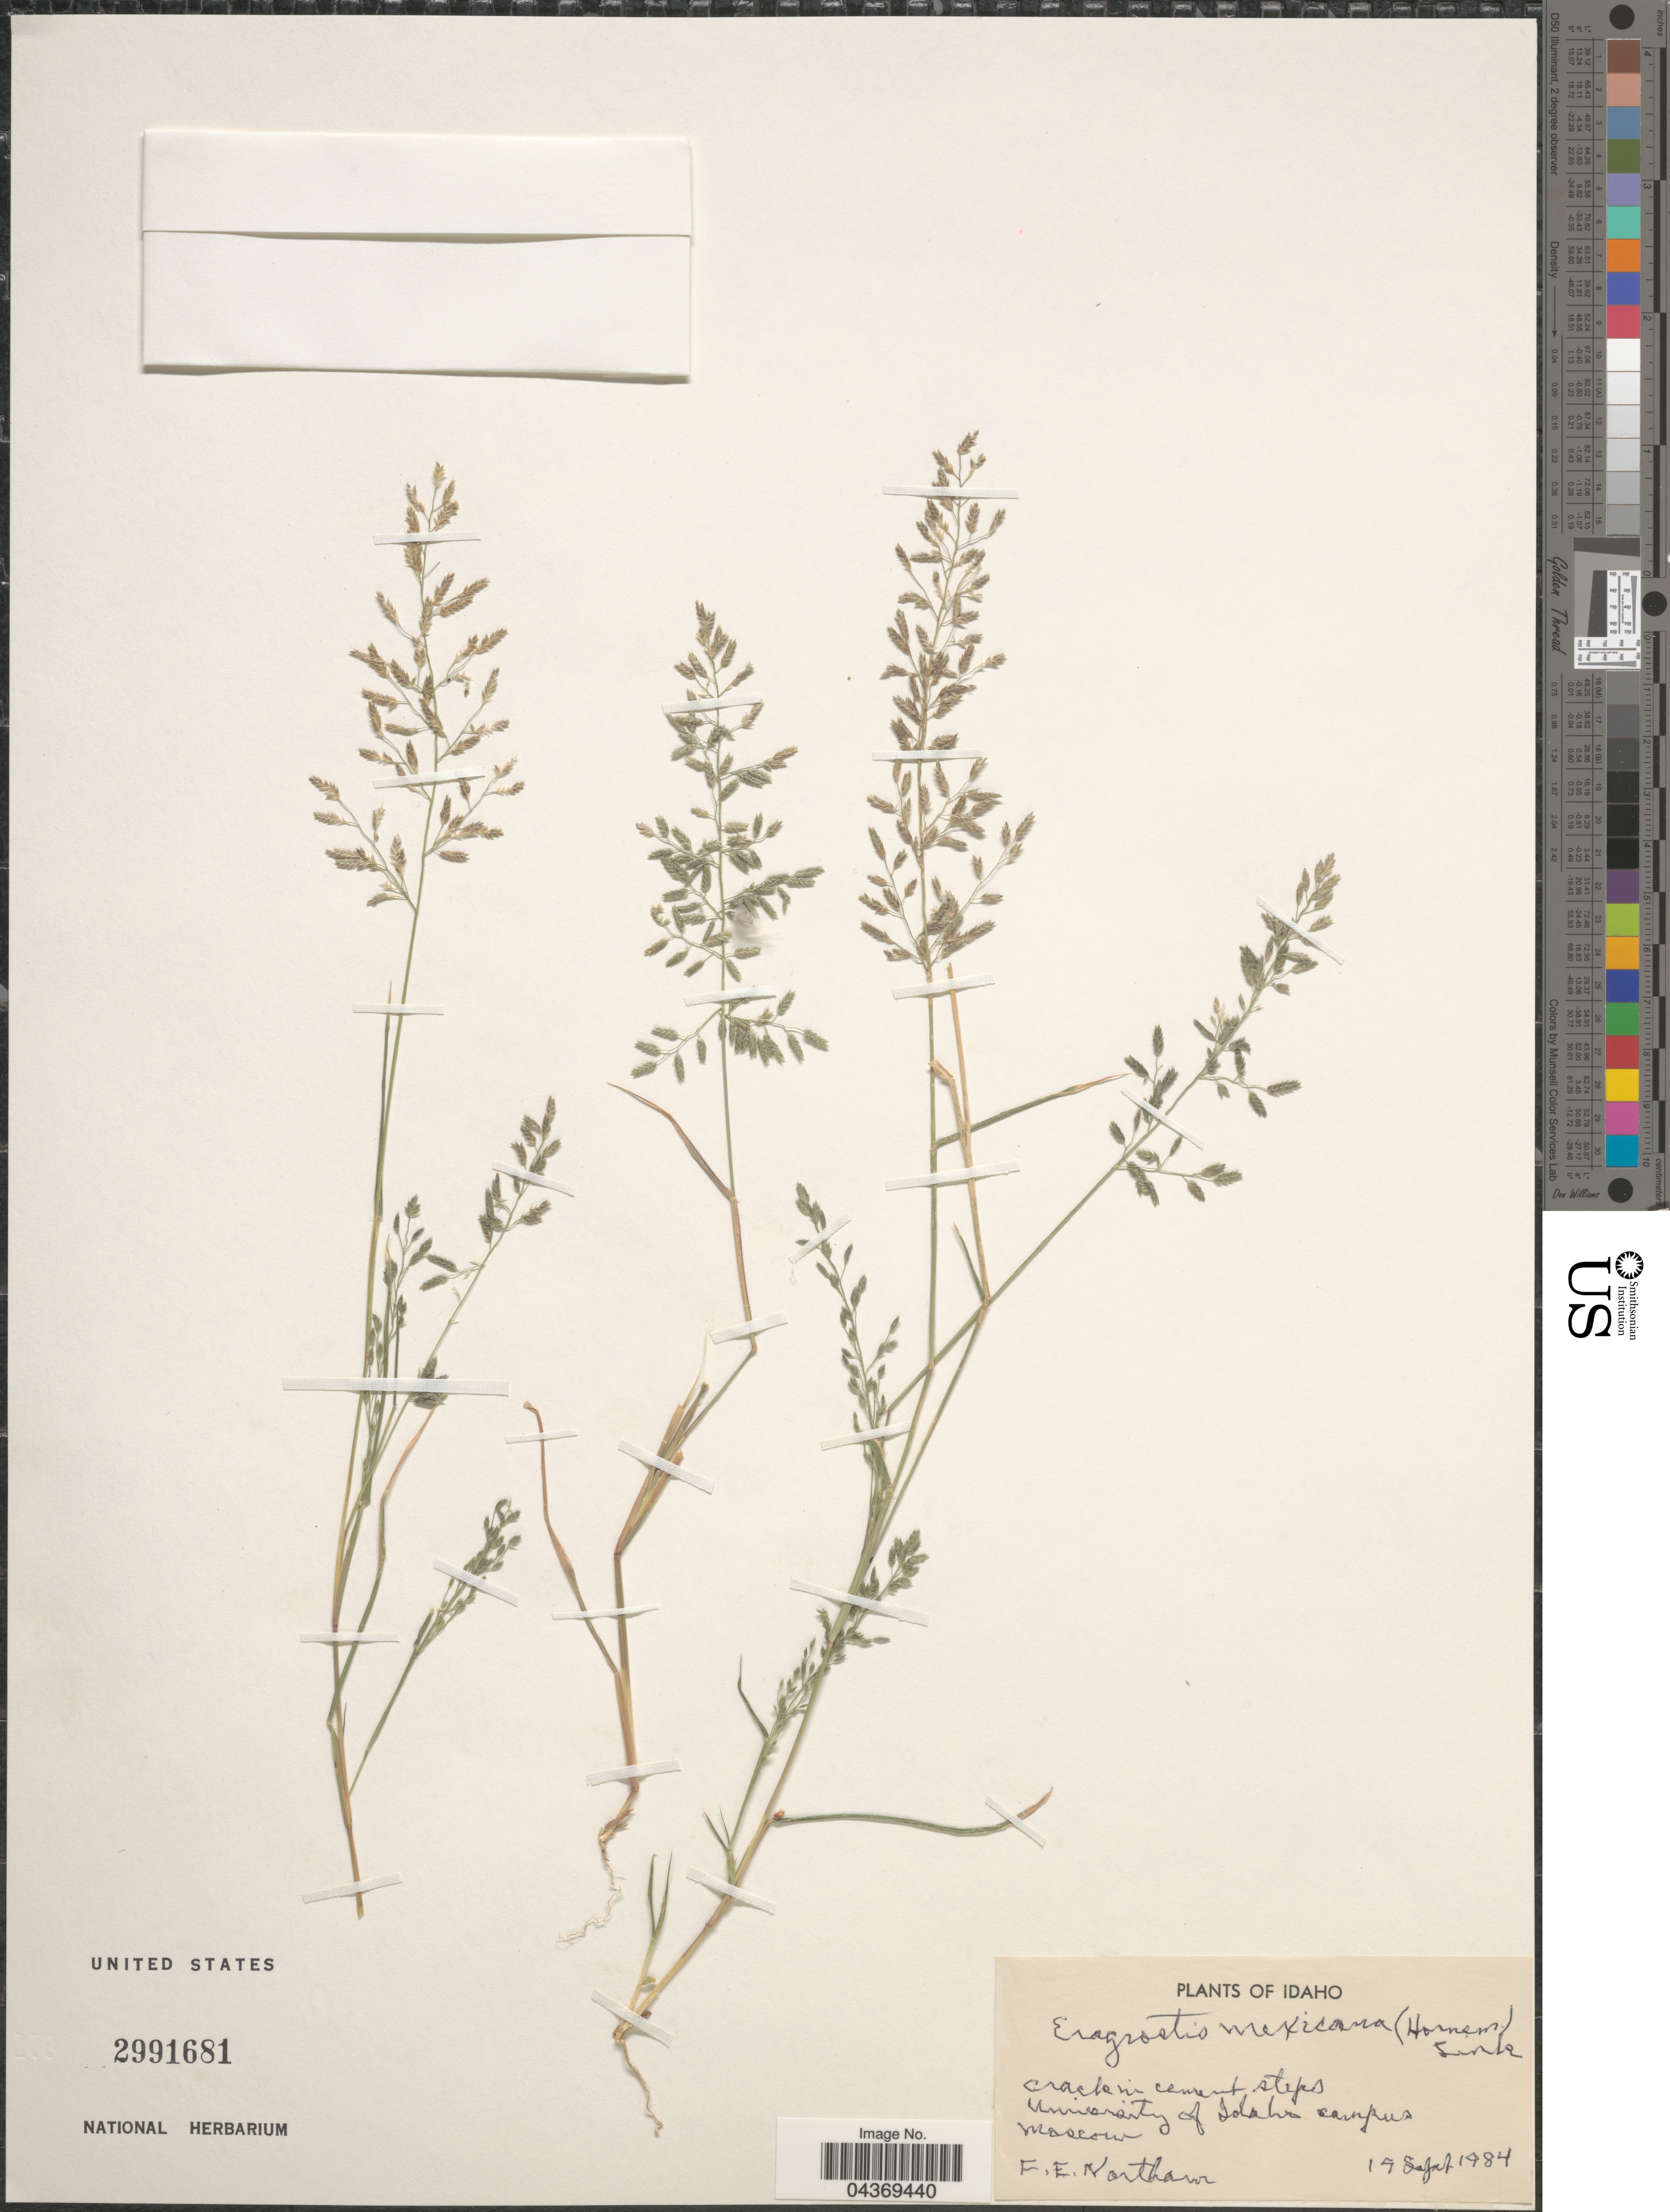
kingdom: Plantae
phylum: Tracheophyta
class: Liliopsida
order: Poales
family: Poaceae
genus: Eragrostis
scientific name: Eragrostis mexicana subsp. mexicana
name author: (Hornem.) Link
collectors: F. Northam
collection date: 1984-09-19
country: United States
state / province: Idaho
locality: University of Idaho campus. Mascow.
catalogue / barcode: US 2991681